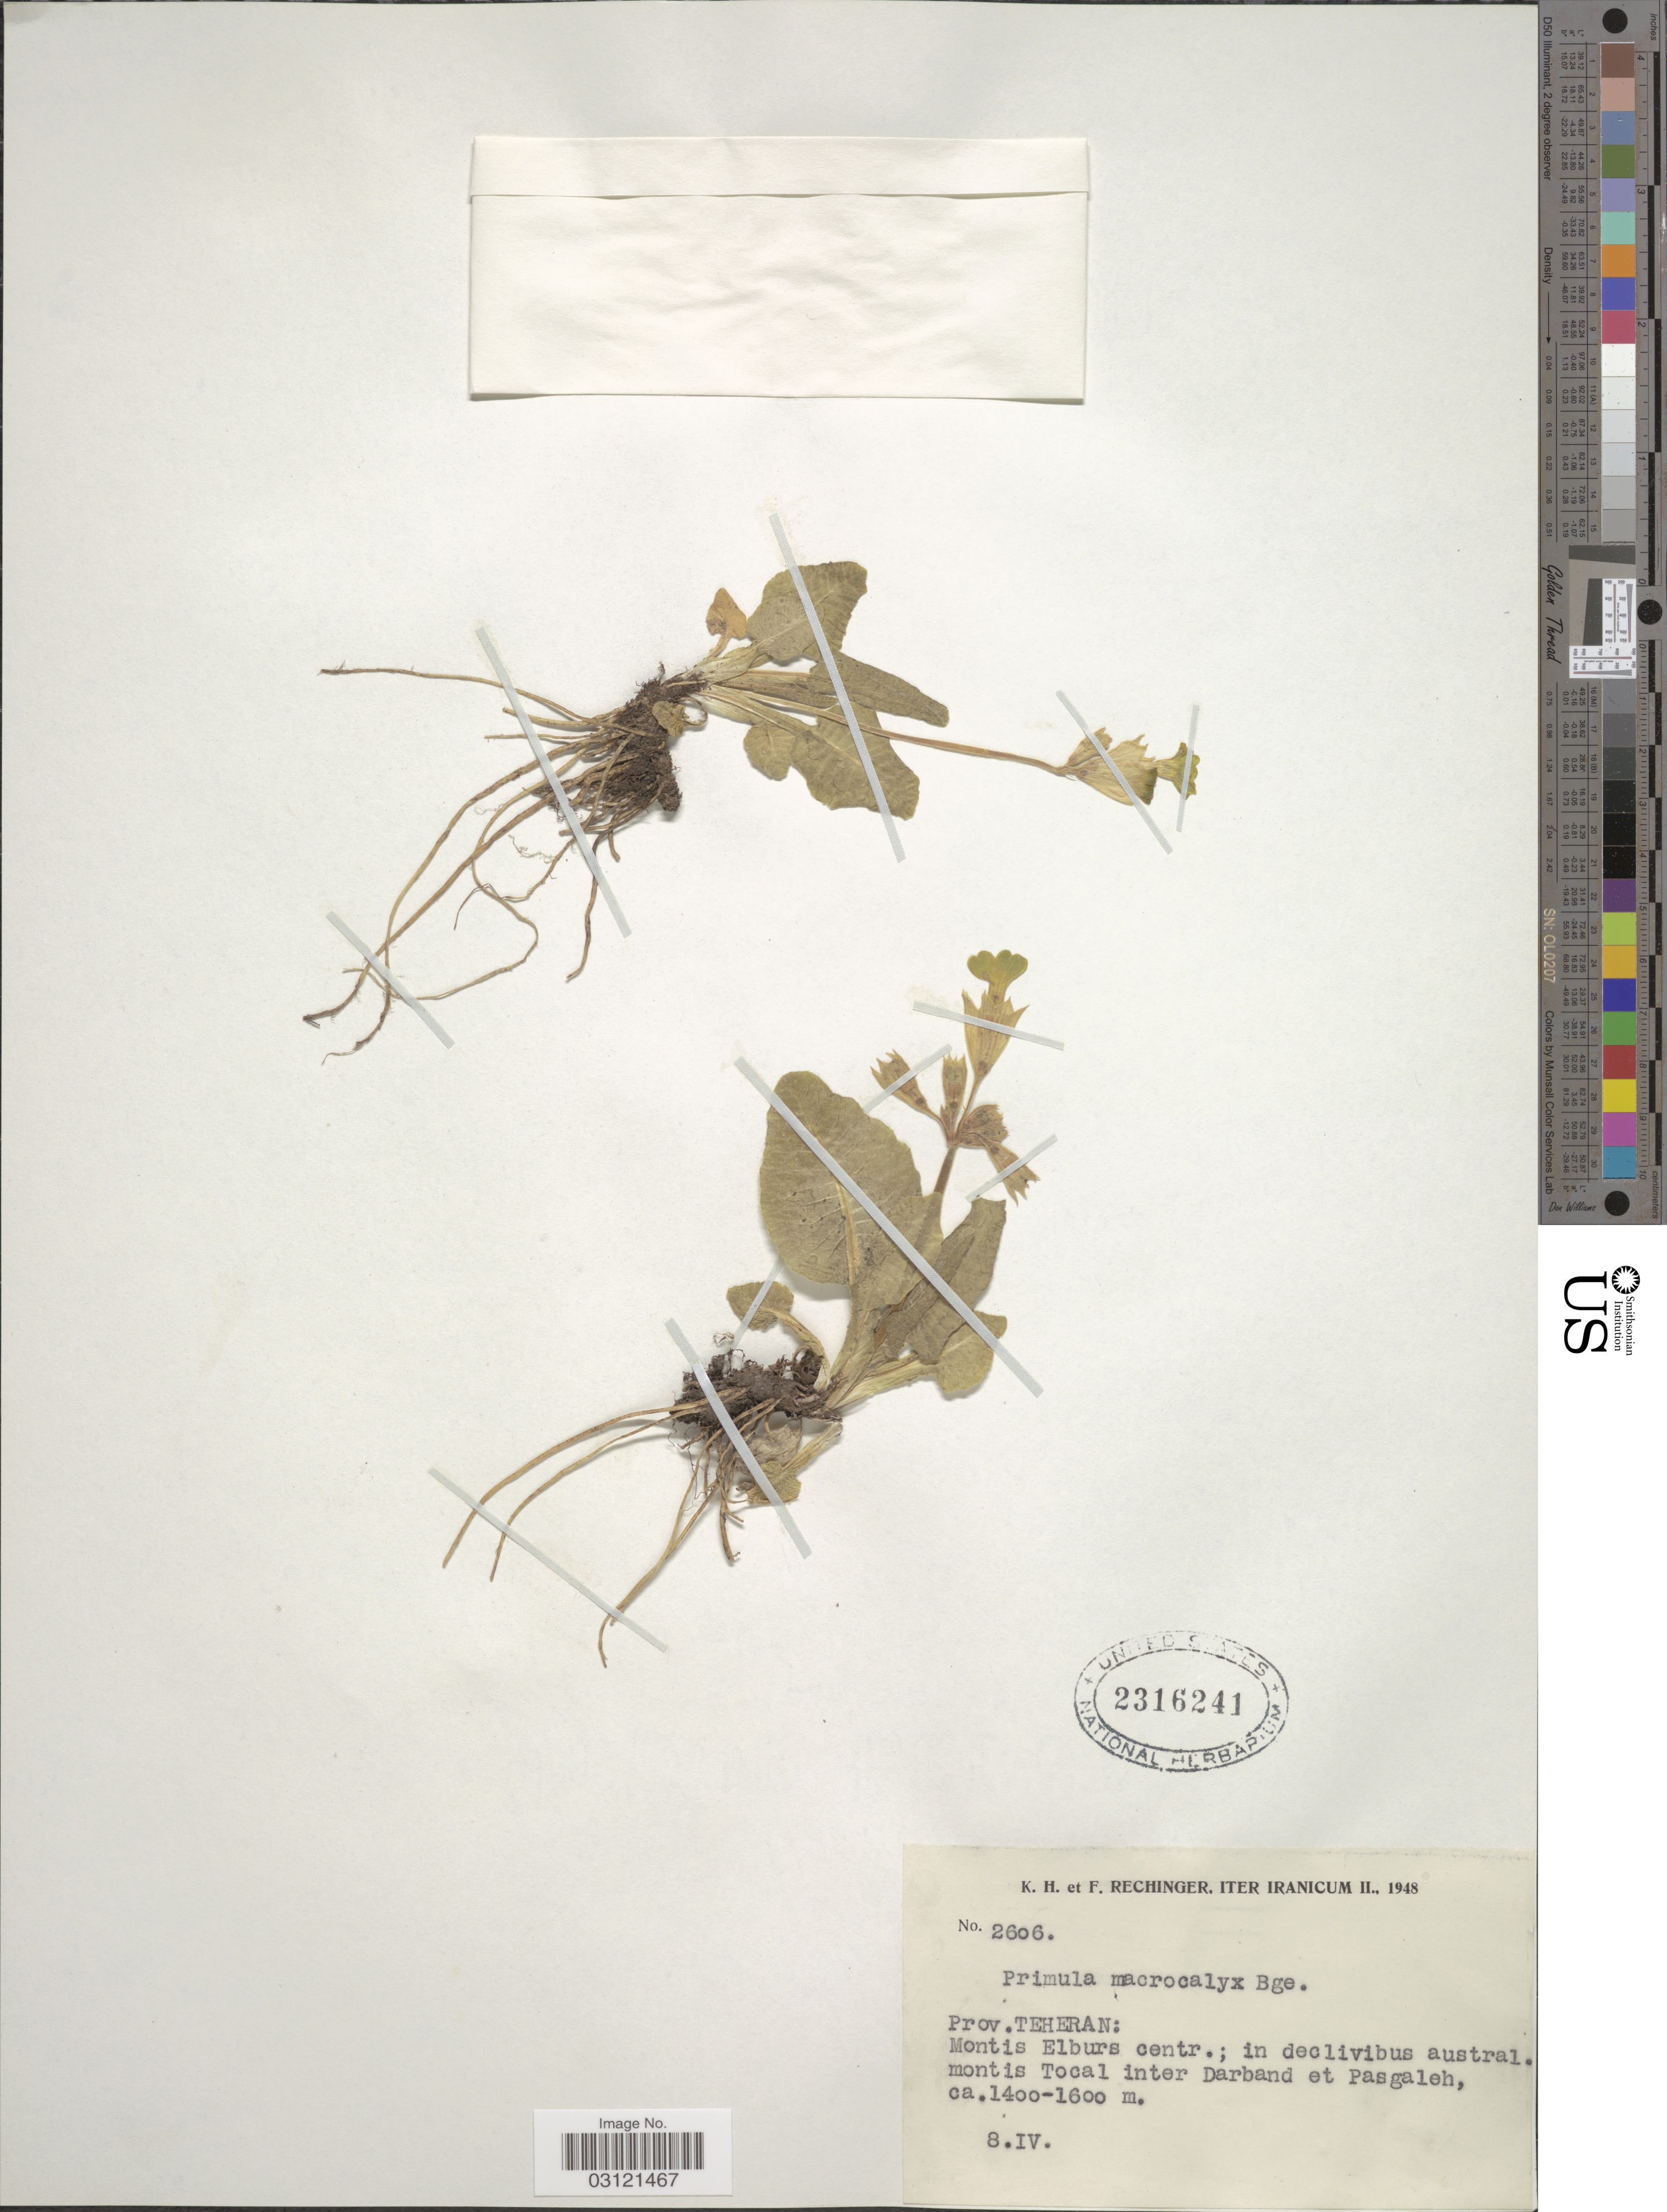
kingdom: Plantae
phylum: Tracheophyta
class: Magnoliopsida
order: Ericales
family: Primulaceae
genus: Primula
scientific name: Primula macrocalyx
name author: Bunge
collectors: K. H. Rechinger & F. Rechinger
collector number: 2606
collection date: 1948-04-08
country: Iran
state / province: Tehran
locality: Prov. Teheran: Montis Elburs centr.; in declivibus austral. montis Tocal inter Darband et Pasgaleh.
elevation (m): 1400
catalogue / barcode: US 2316241